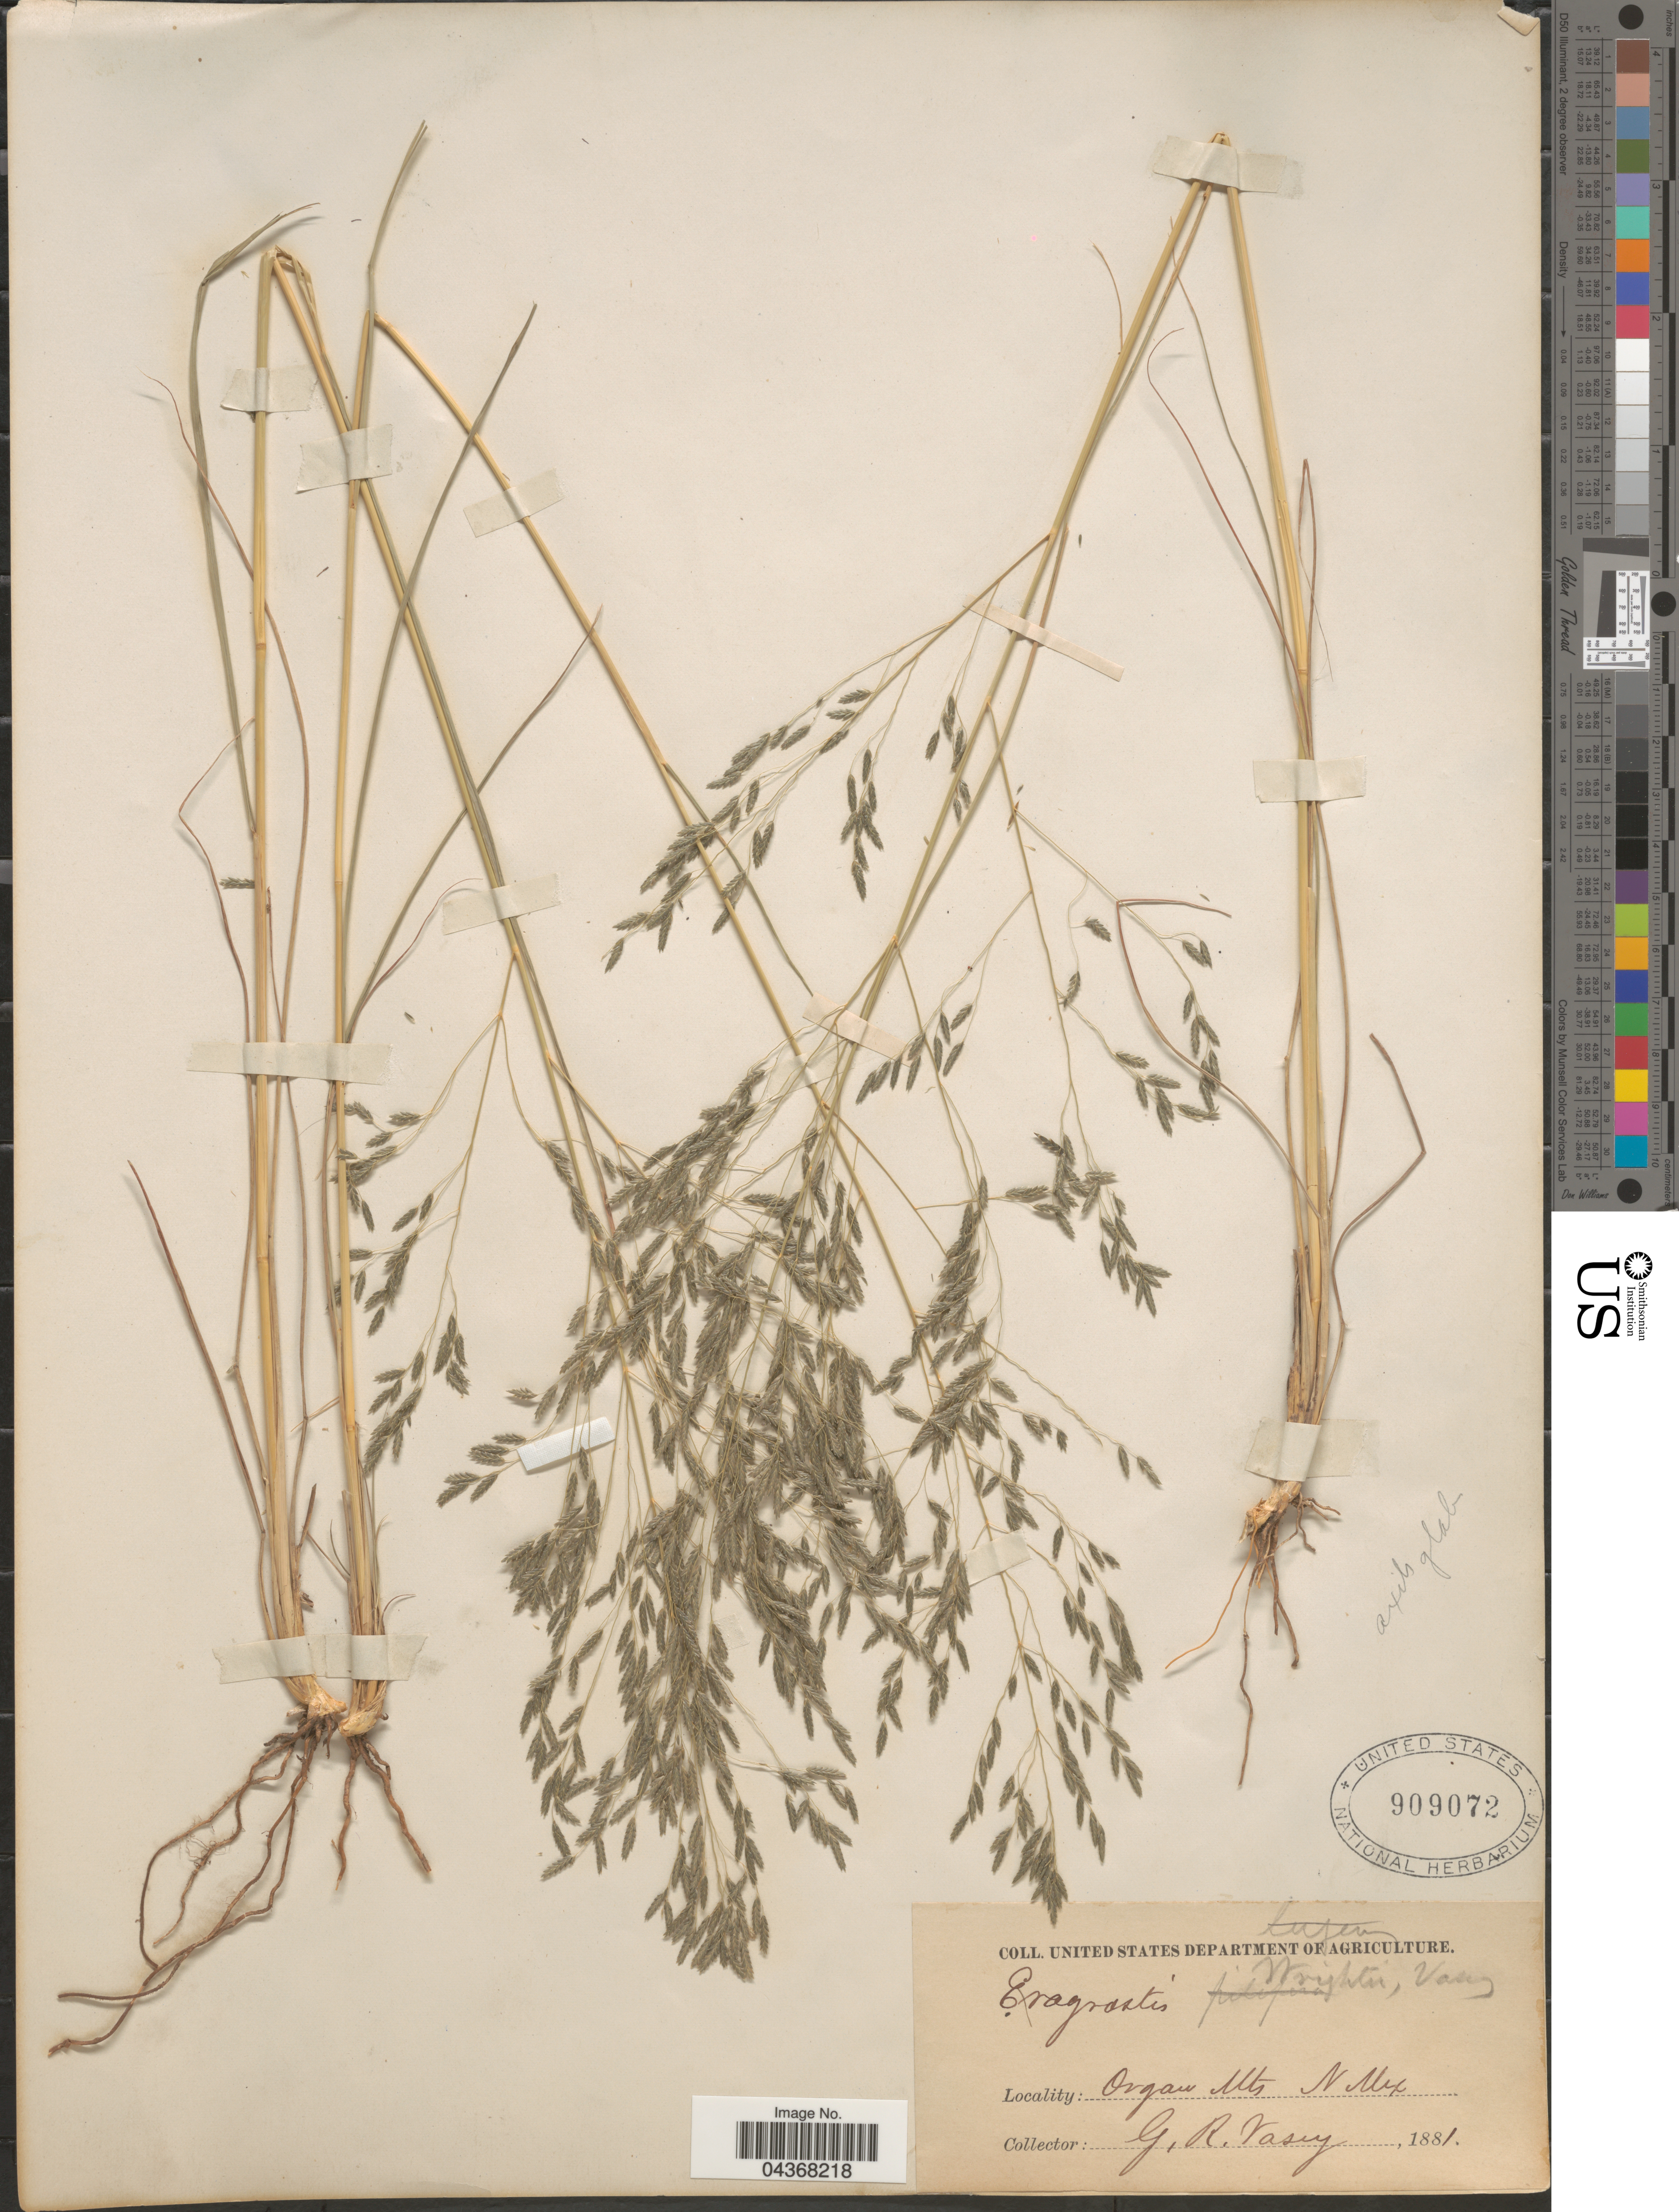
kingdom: Plantae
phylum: Tracheophyta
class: Liliopsida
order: Poales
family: Poaceae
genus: Eragrostis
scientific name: Eragrostis erosa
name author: Scribn. ex W.J. Beal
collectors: G. R. Vasey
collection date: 1881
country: United States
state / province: New Mexico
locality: Organ Mts.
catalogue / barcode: US 909072